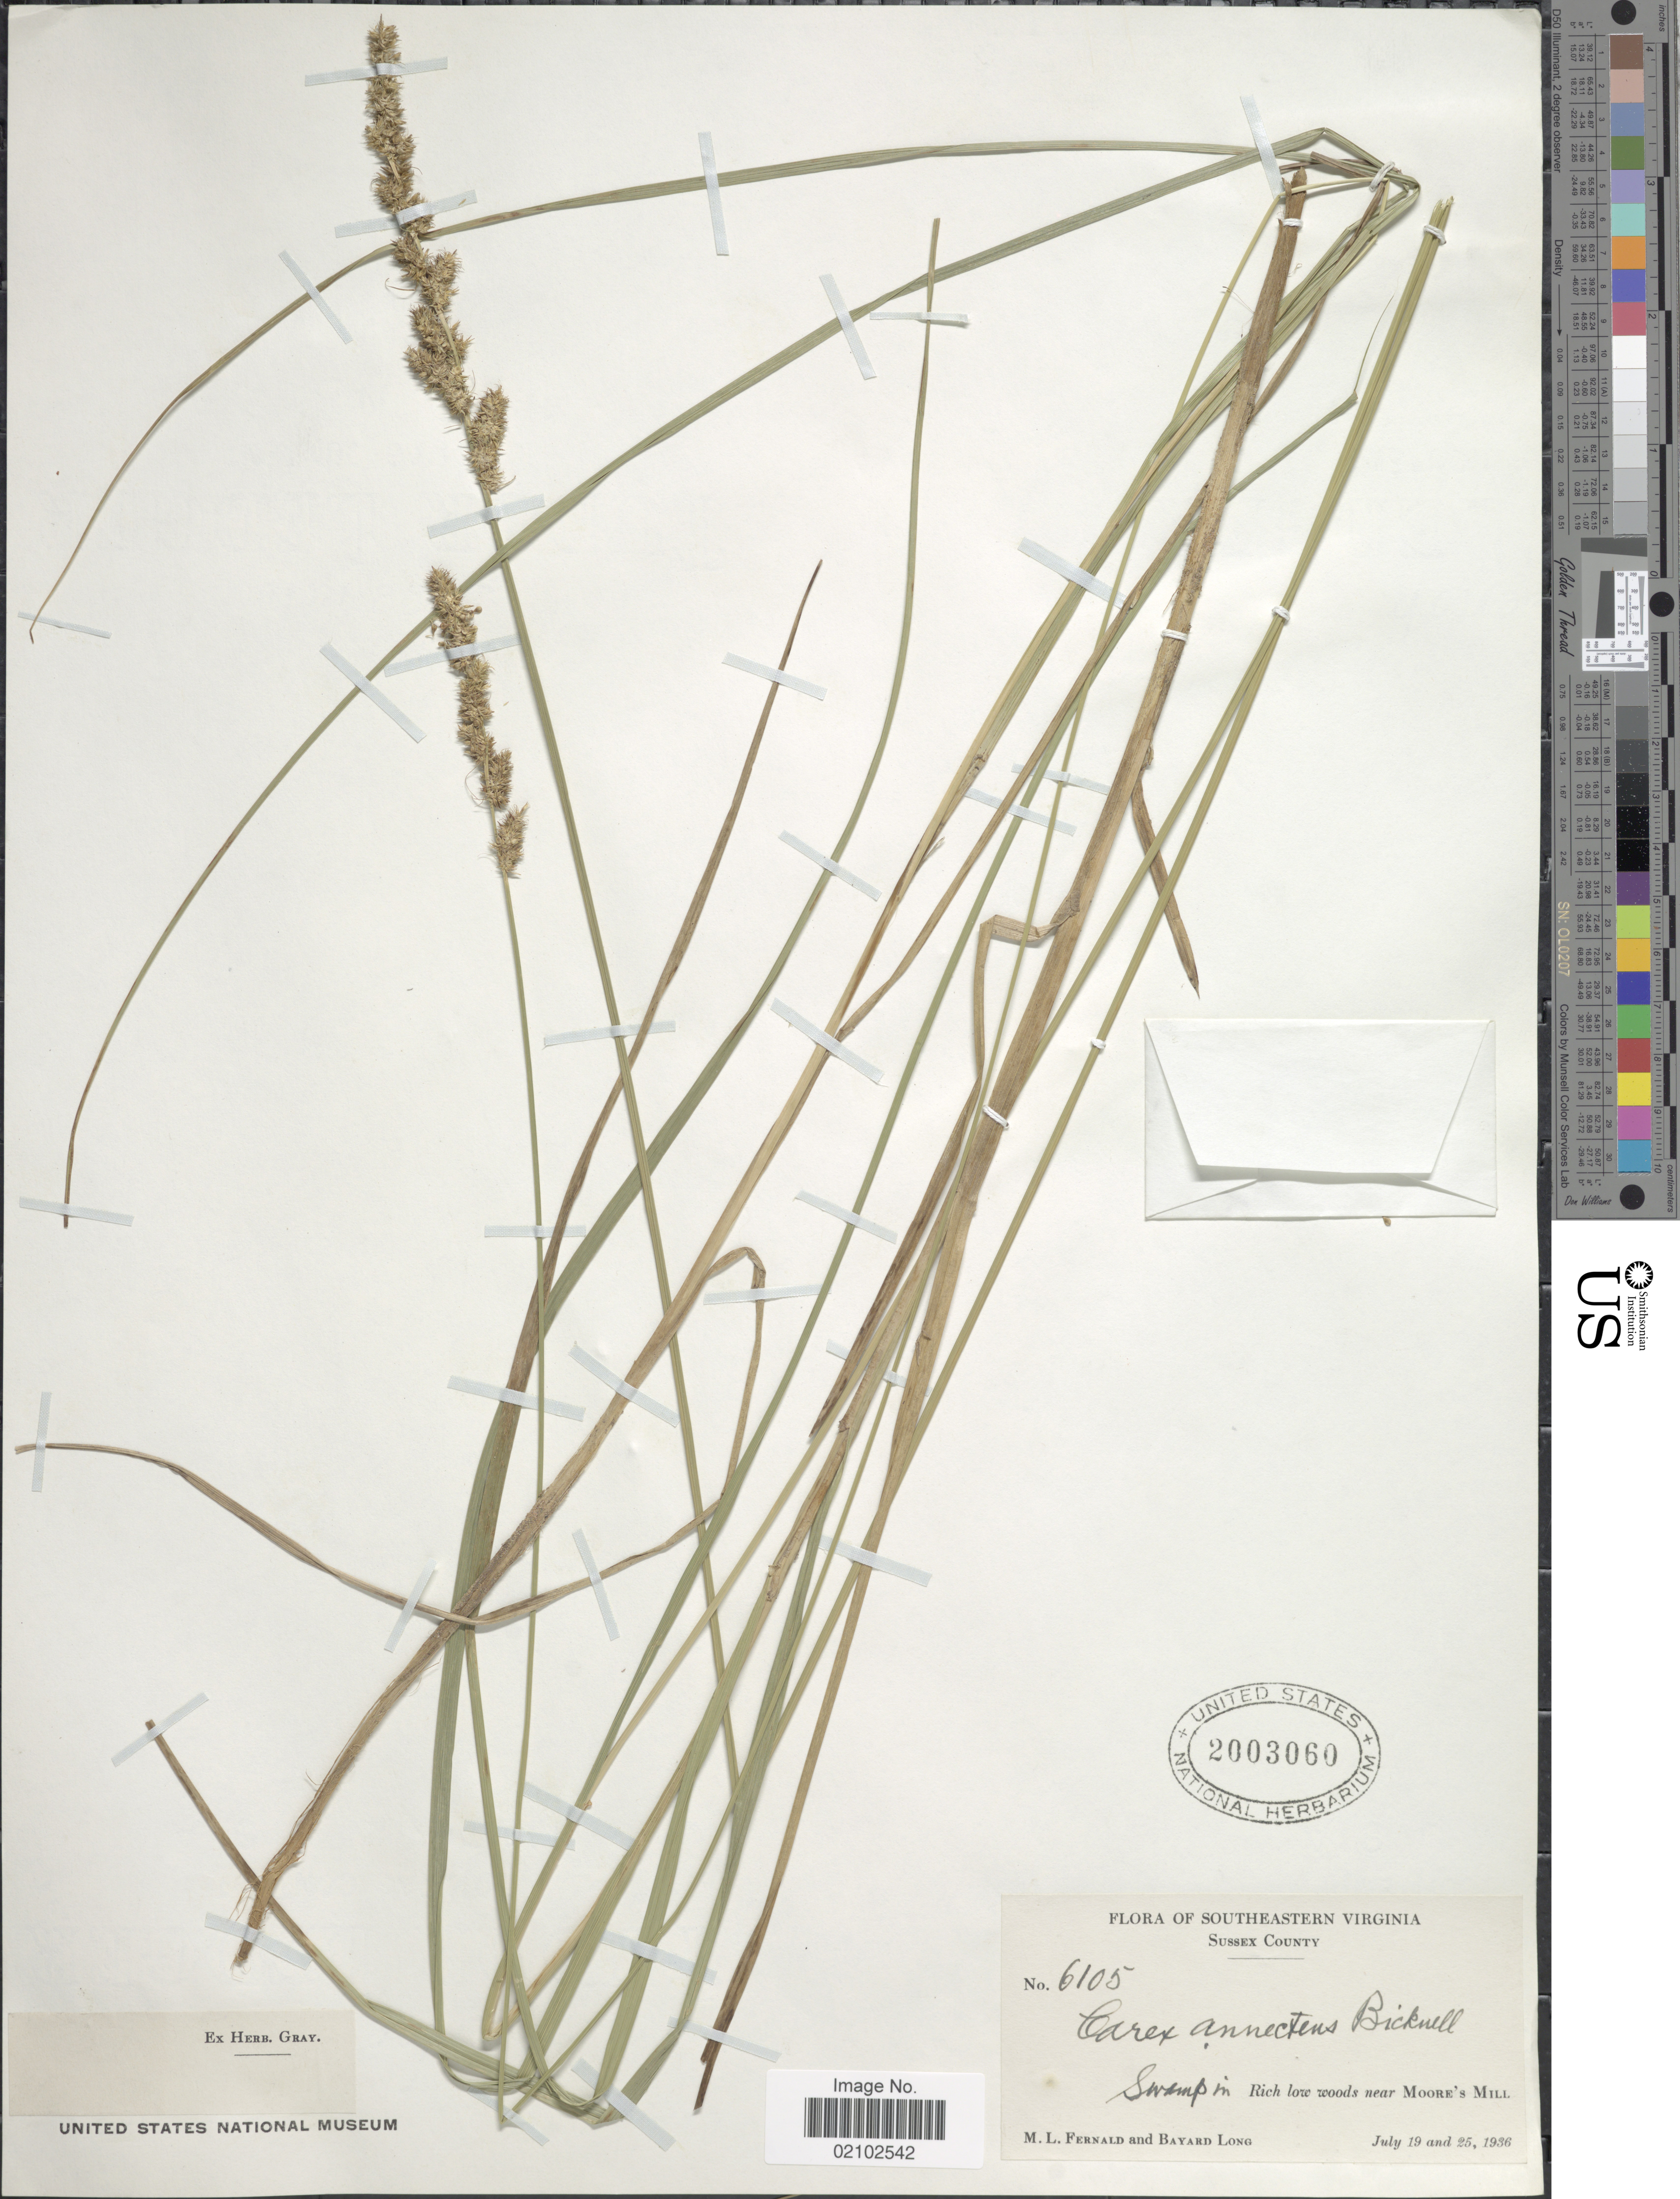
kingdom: Plantae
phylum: Tracheophyta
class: Liliopsida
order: Poales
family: Cyperaceae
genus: Carex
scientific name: Carex annectens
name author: (E.P. Bicknell) E.P. Bicknell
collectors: M. L. Fernald & B. Long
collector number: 6105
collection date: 1936-07-19/1936-07-25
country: United States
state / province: Virginia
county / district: Sussex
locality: Southeastern Virginia, Sussex County, near Moore's Mill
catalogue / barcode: US 2003060